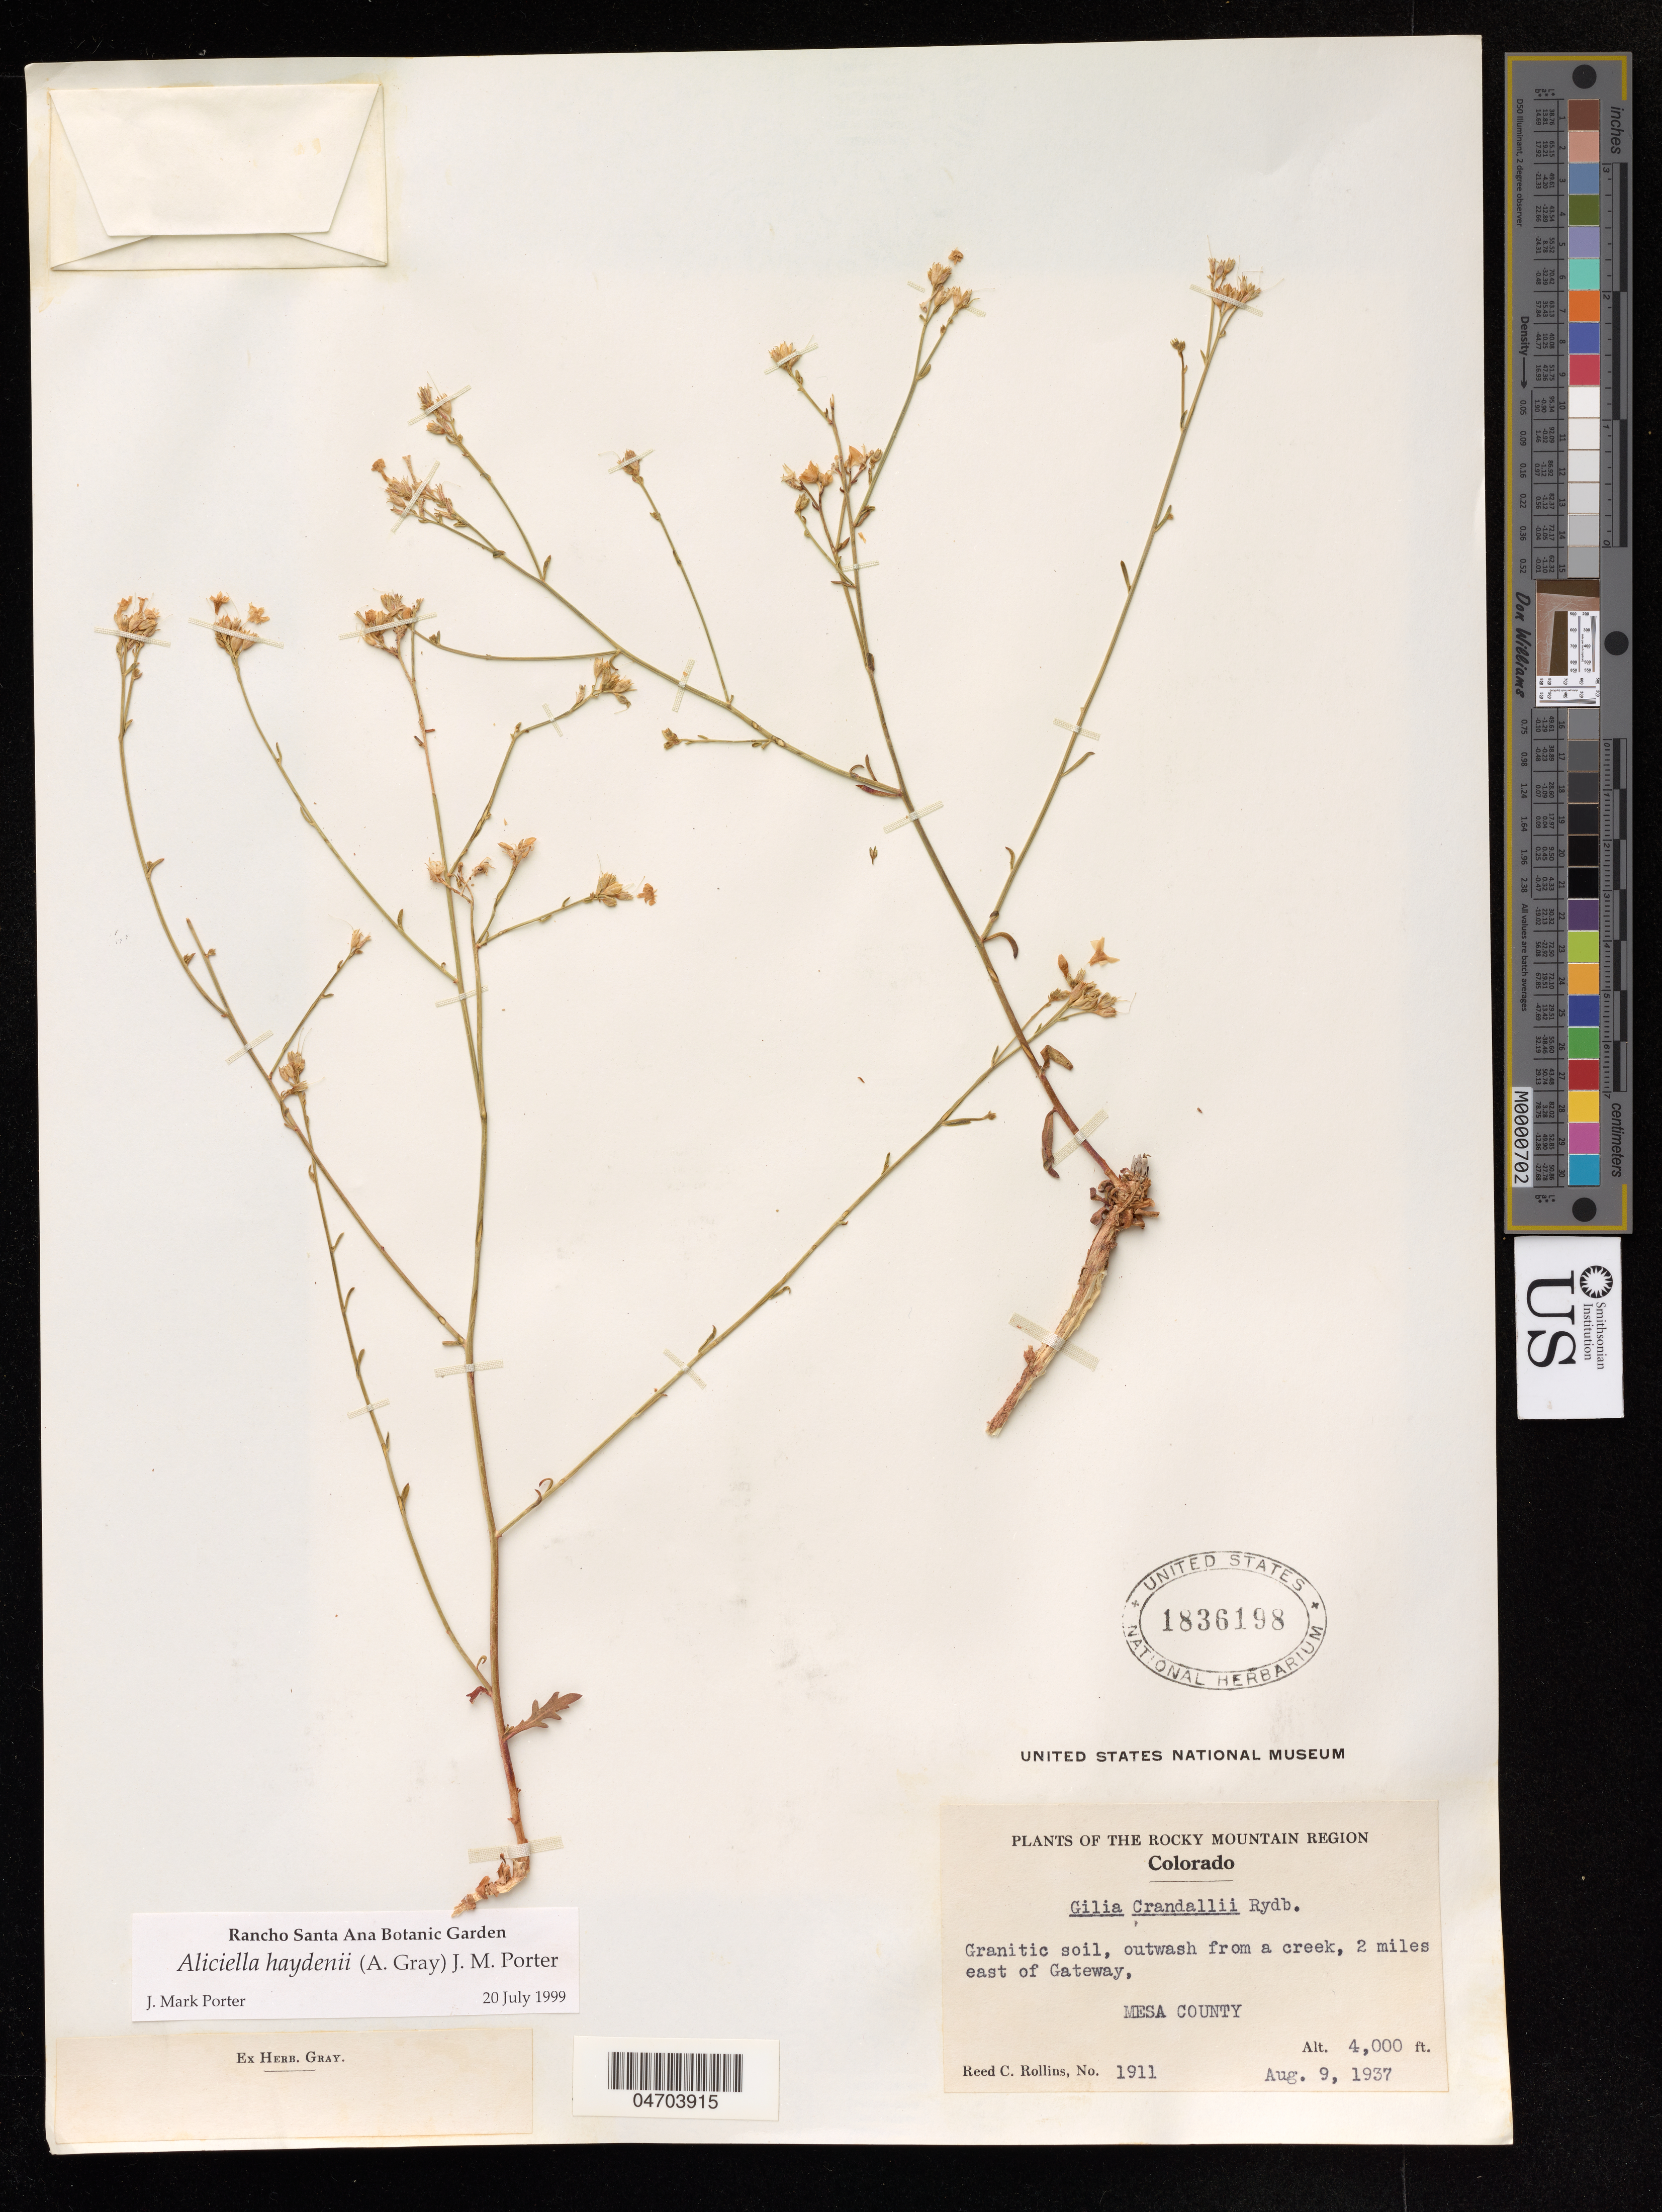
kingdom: Plantae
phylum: Tracheophyta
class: Magnoliopsida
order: Ericales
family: Polemoniaceae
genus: Gilia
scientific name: Gilia crandallii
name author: Rydb.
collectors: R. C. Rollins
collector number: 1911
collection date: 1937-08-09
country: United States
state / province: Colorado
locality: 2 miles east of Gateway, Mesa County.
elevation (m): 1219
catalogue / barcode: US 1836198